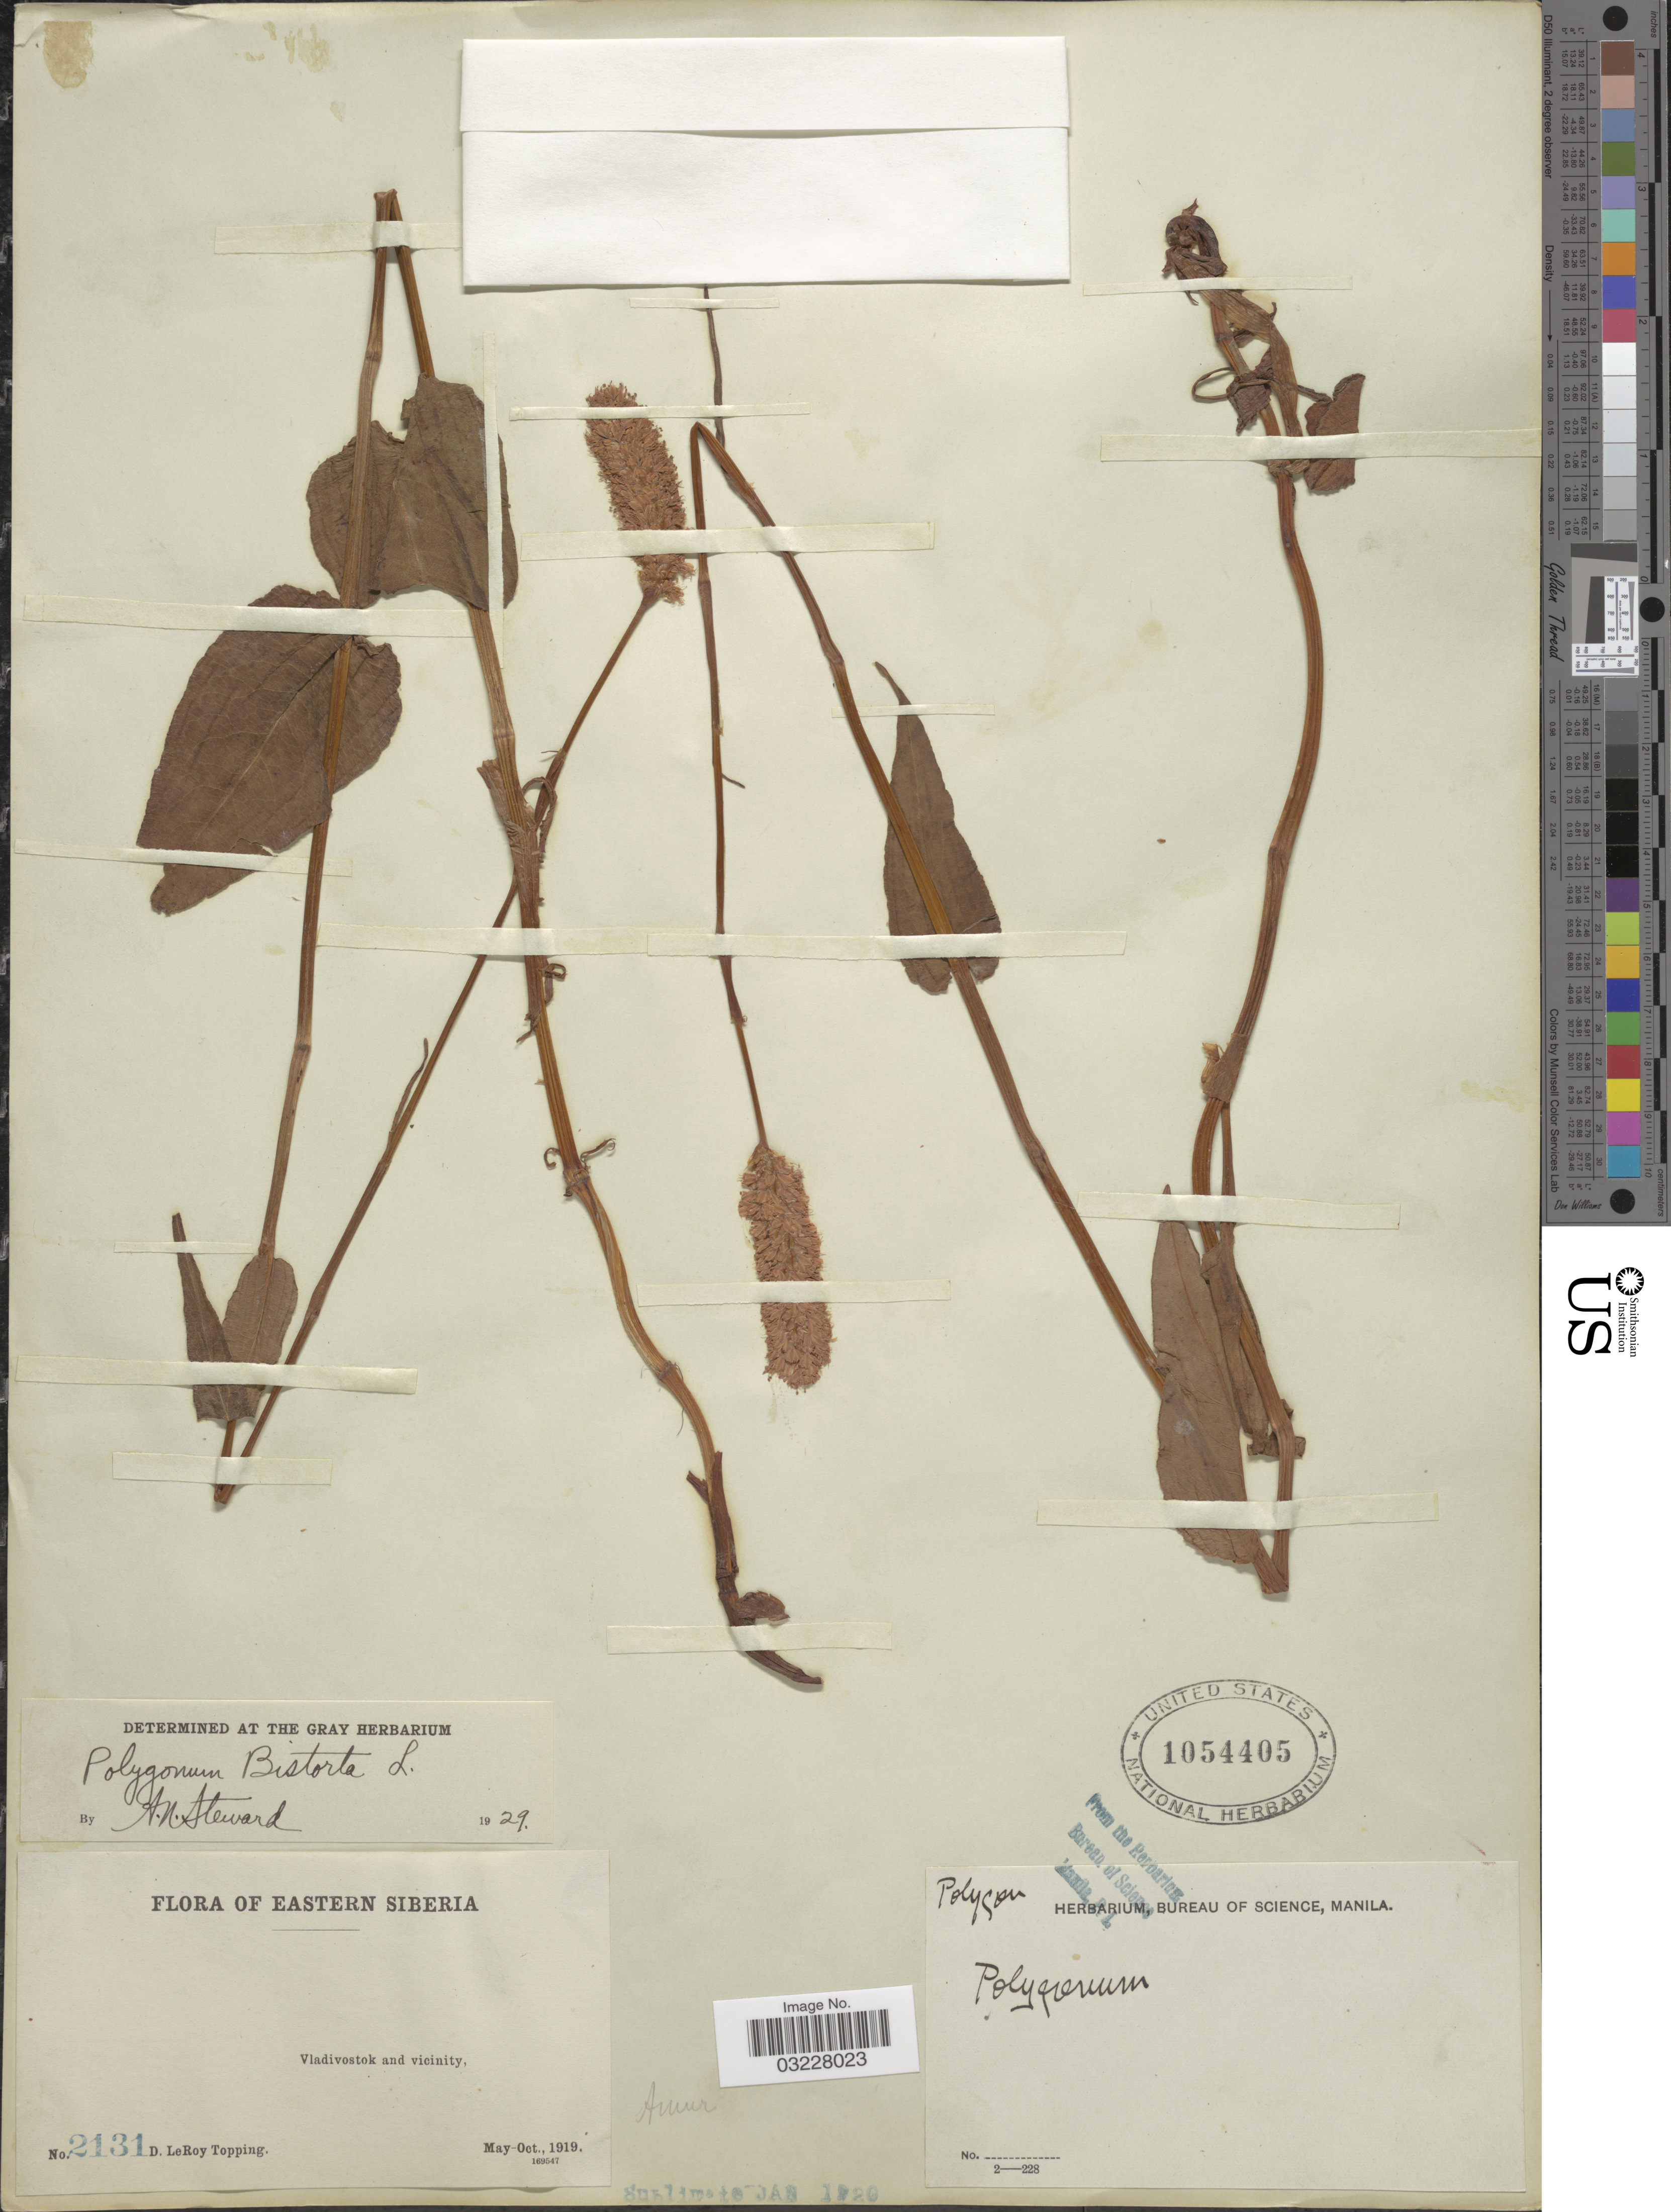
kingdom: Plantae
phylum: Tracheophyta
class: Magnoliopsida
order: Caryophyllales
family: Polygonaceae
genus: Bistorta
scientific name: Bistorta officinalis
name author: Delarbre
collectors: D. L. Topping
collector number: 2131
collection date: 1919-05/1919-10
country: Russian Federation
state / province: Primorsky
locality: Eastern Siberia. Vladivostok and vicinity.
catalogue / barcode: US 1054405